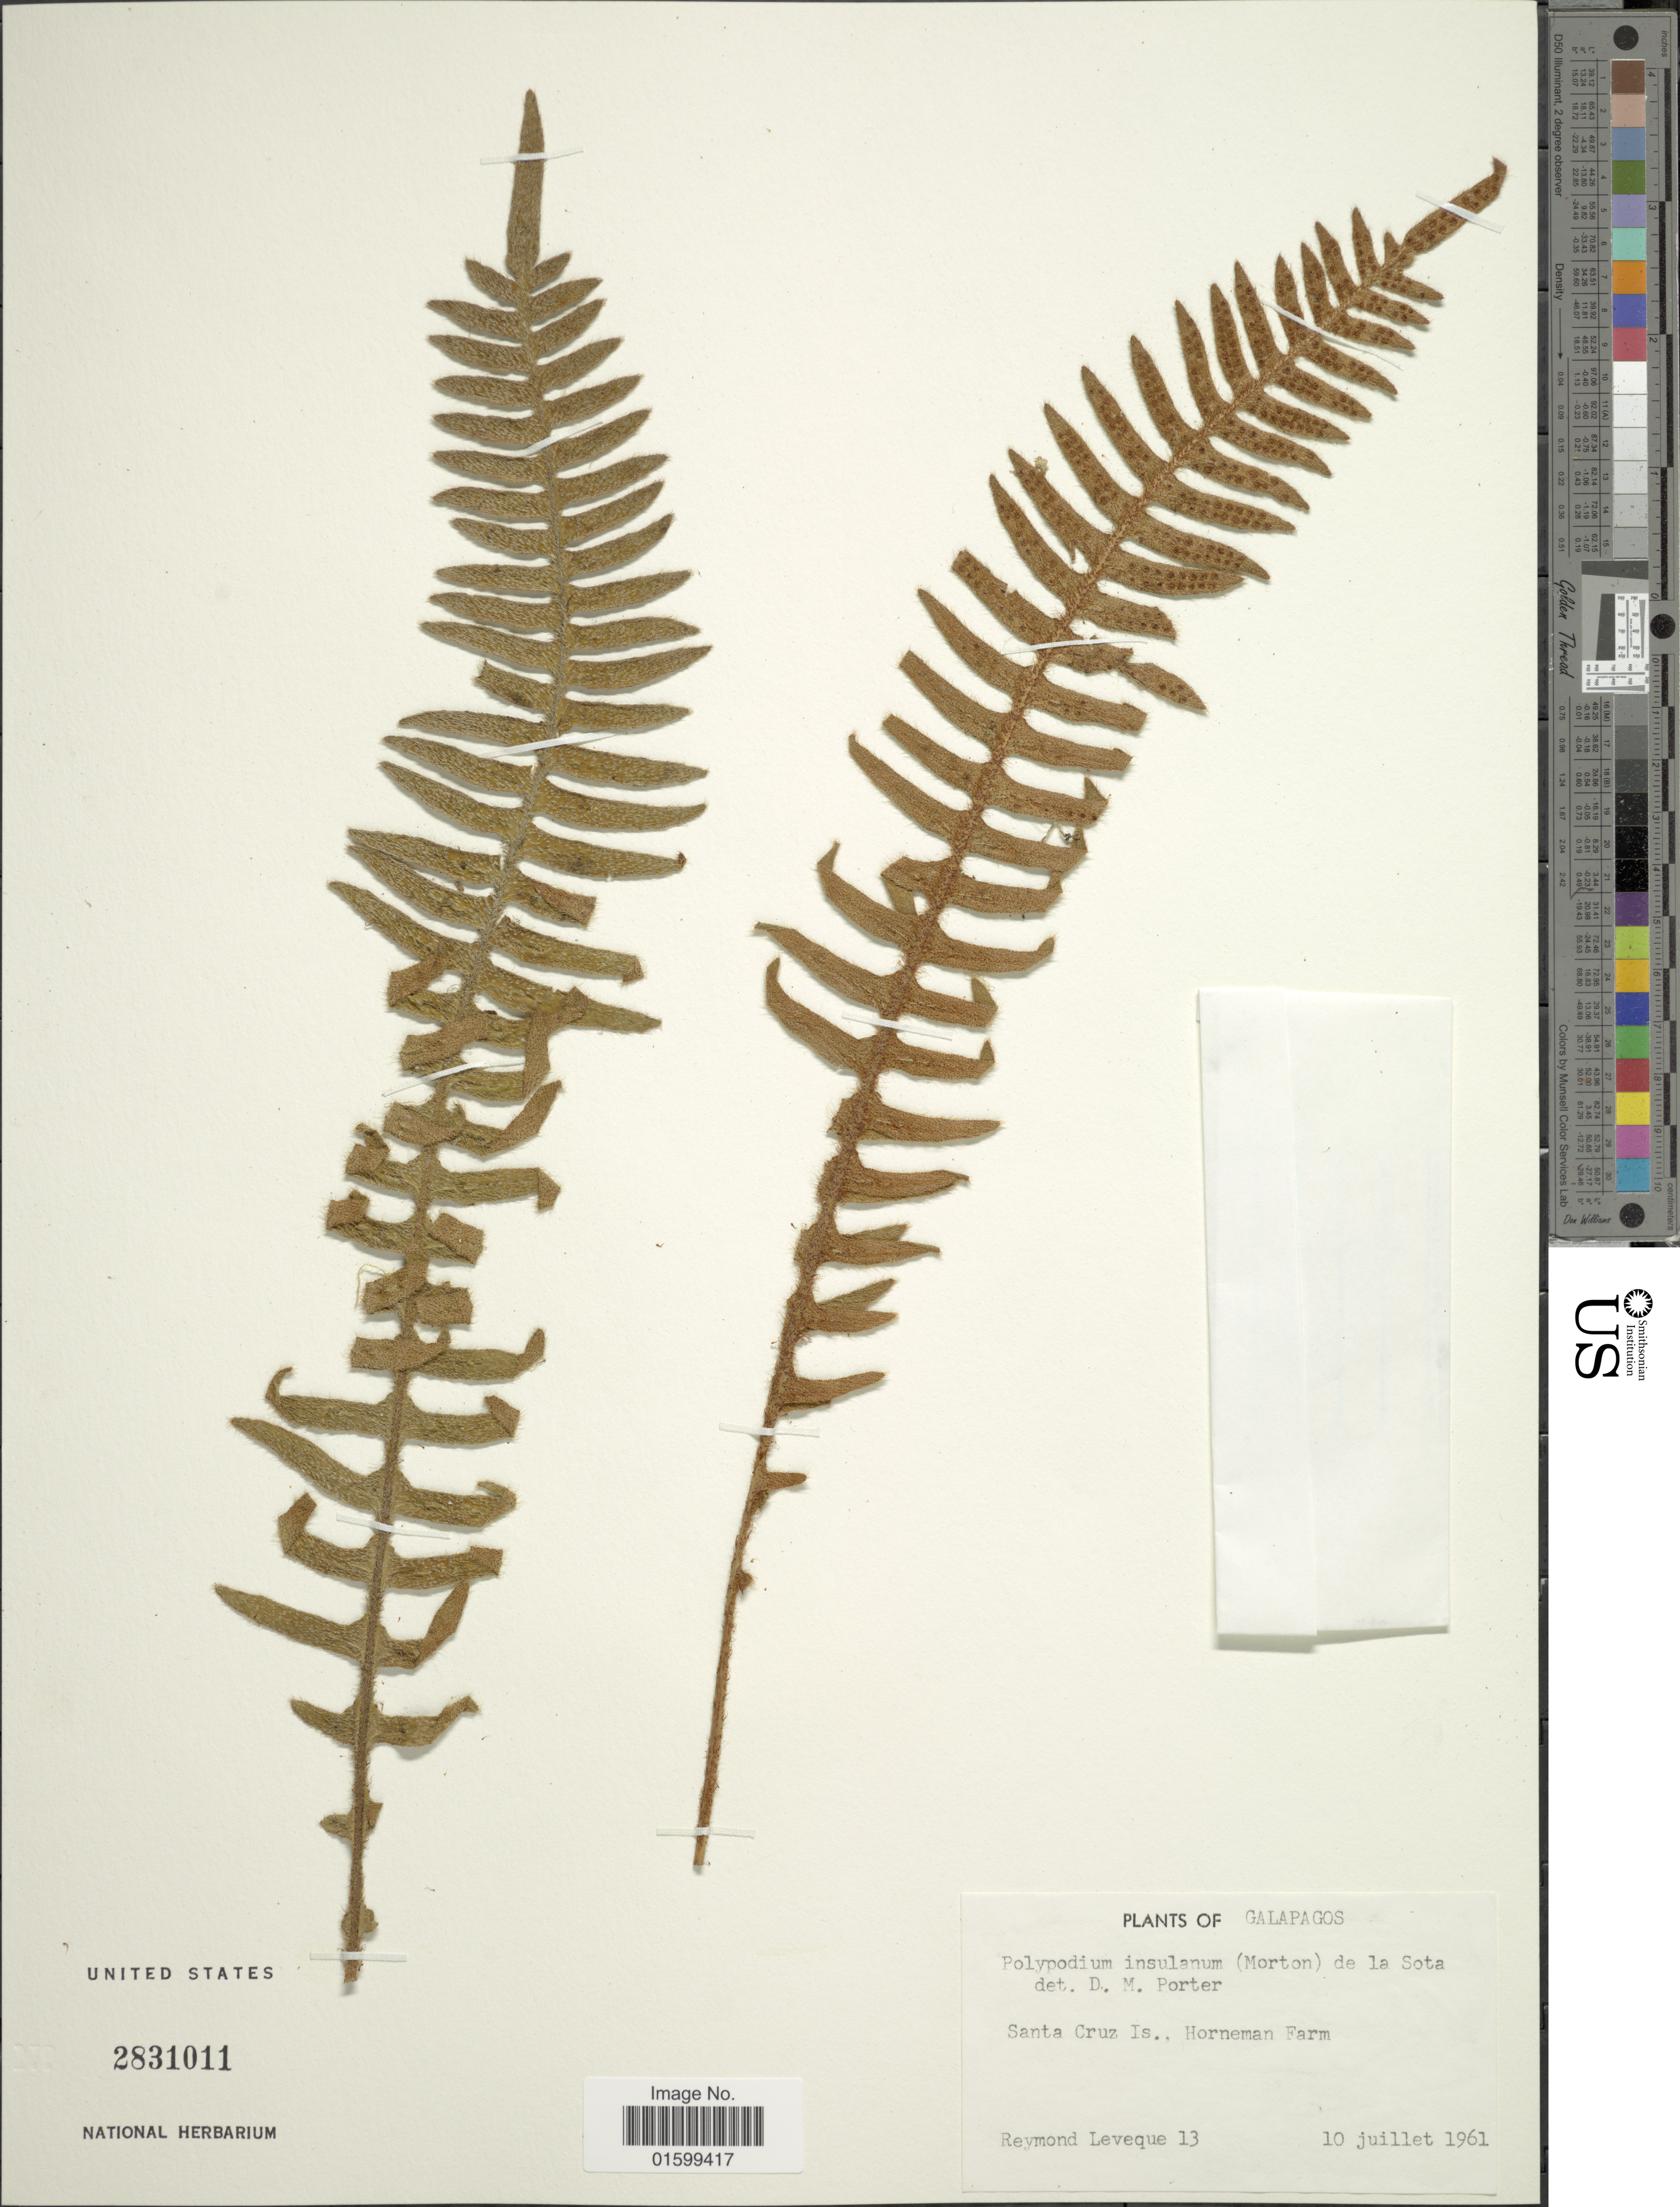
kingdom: Plantae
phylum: Tracheophyta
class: Polypodiopsida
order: Polypodiales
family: Polypodiaceae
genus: Pleopeltis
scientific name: Pleopeltis insularum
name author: (C.V. Morton) A.R. Sm.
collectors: R. Lévêque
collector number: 13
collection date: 1961-07-10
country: Ecuador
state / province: Colón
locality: Galapagos, Santa Cruz Is., Horneman Farm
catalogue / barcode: US 2831011